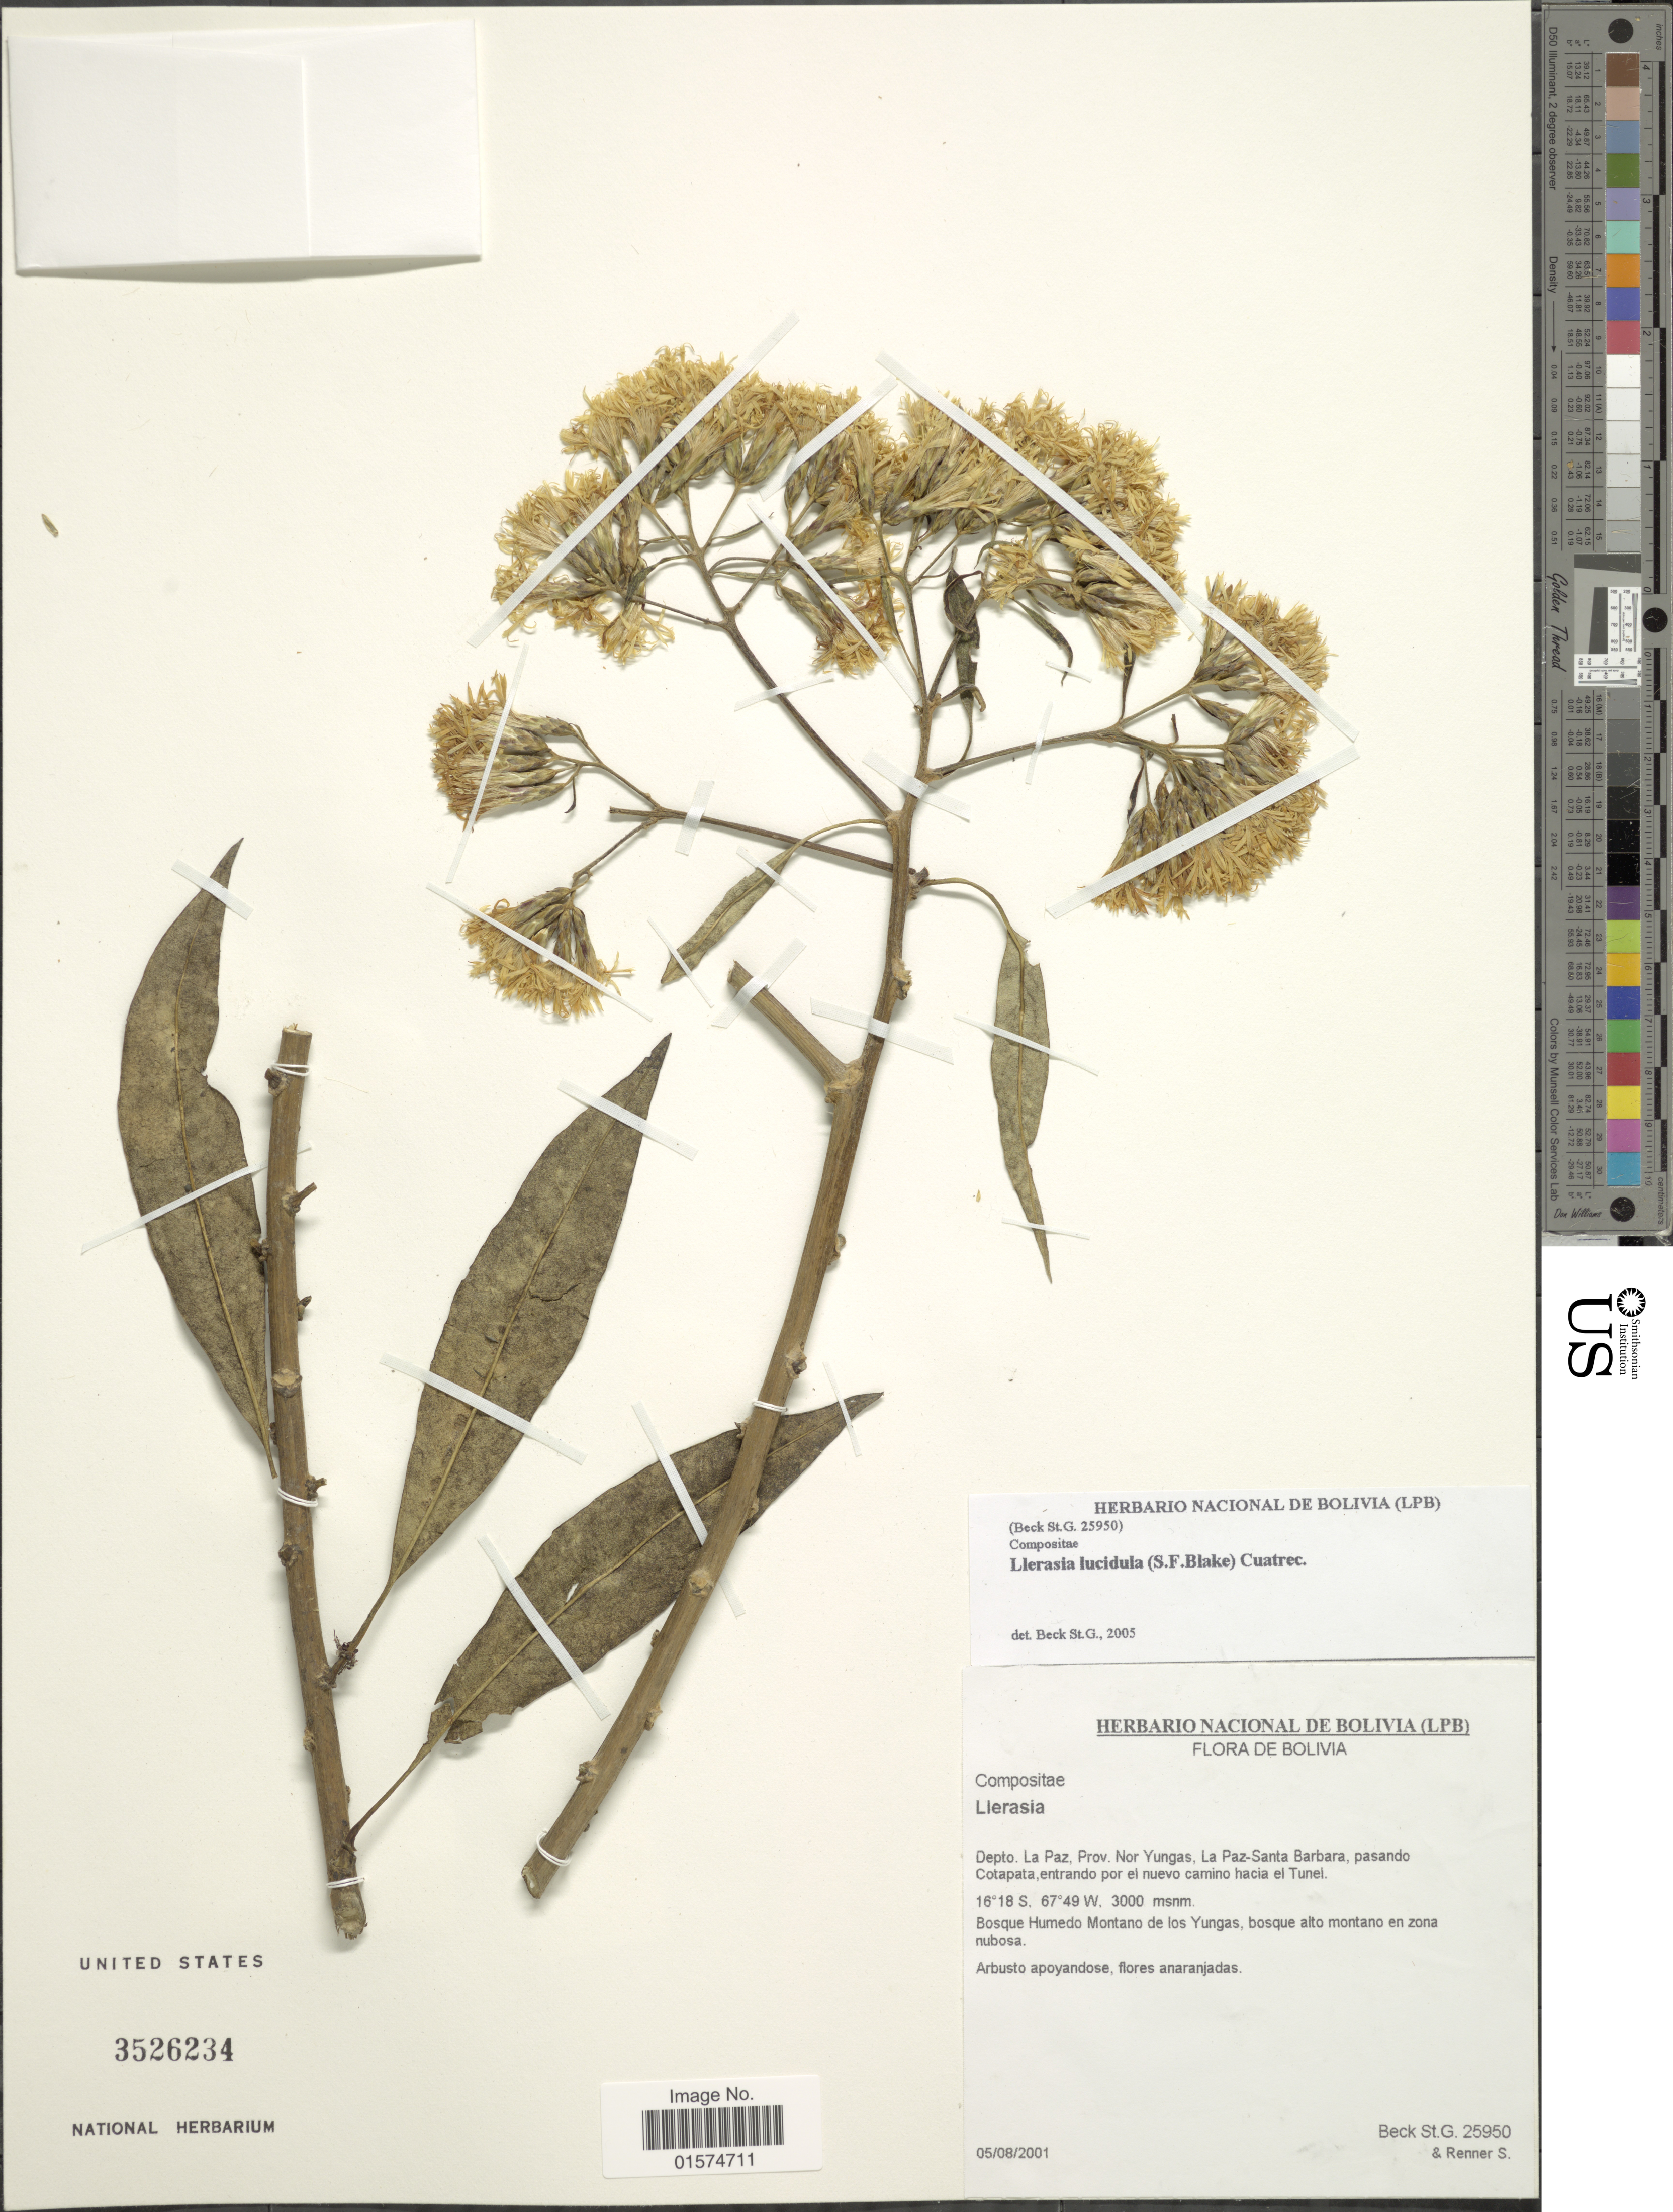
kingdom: Plantae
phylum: Tracheophyta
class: Magnoliopsida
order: Asterales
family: Asteraceae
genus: Llerasia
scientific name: Llerasia lucidula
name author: (S.F. Blake) Cuatrec.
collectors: S. G. Beck & S. S. Renner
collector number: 25950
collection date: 2001-08-05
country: Bolivia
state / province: La Paz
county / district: Nor Yungas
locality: La Paz-Santa Barbara, pasando Cotapata, entrando por el nuevo camino hacia El Tunel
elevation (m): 3000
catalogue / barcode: US 3526234